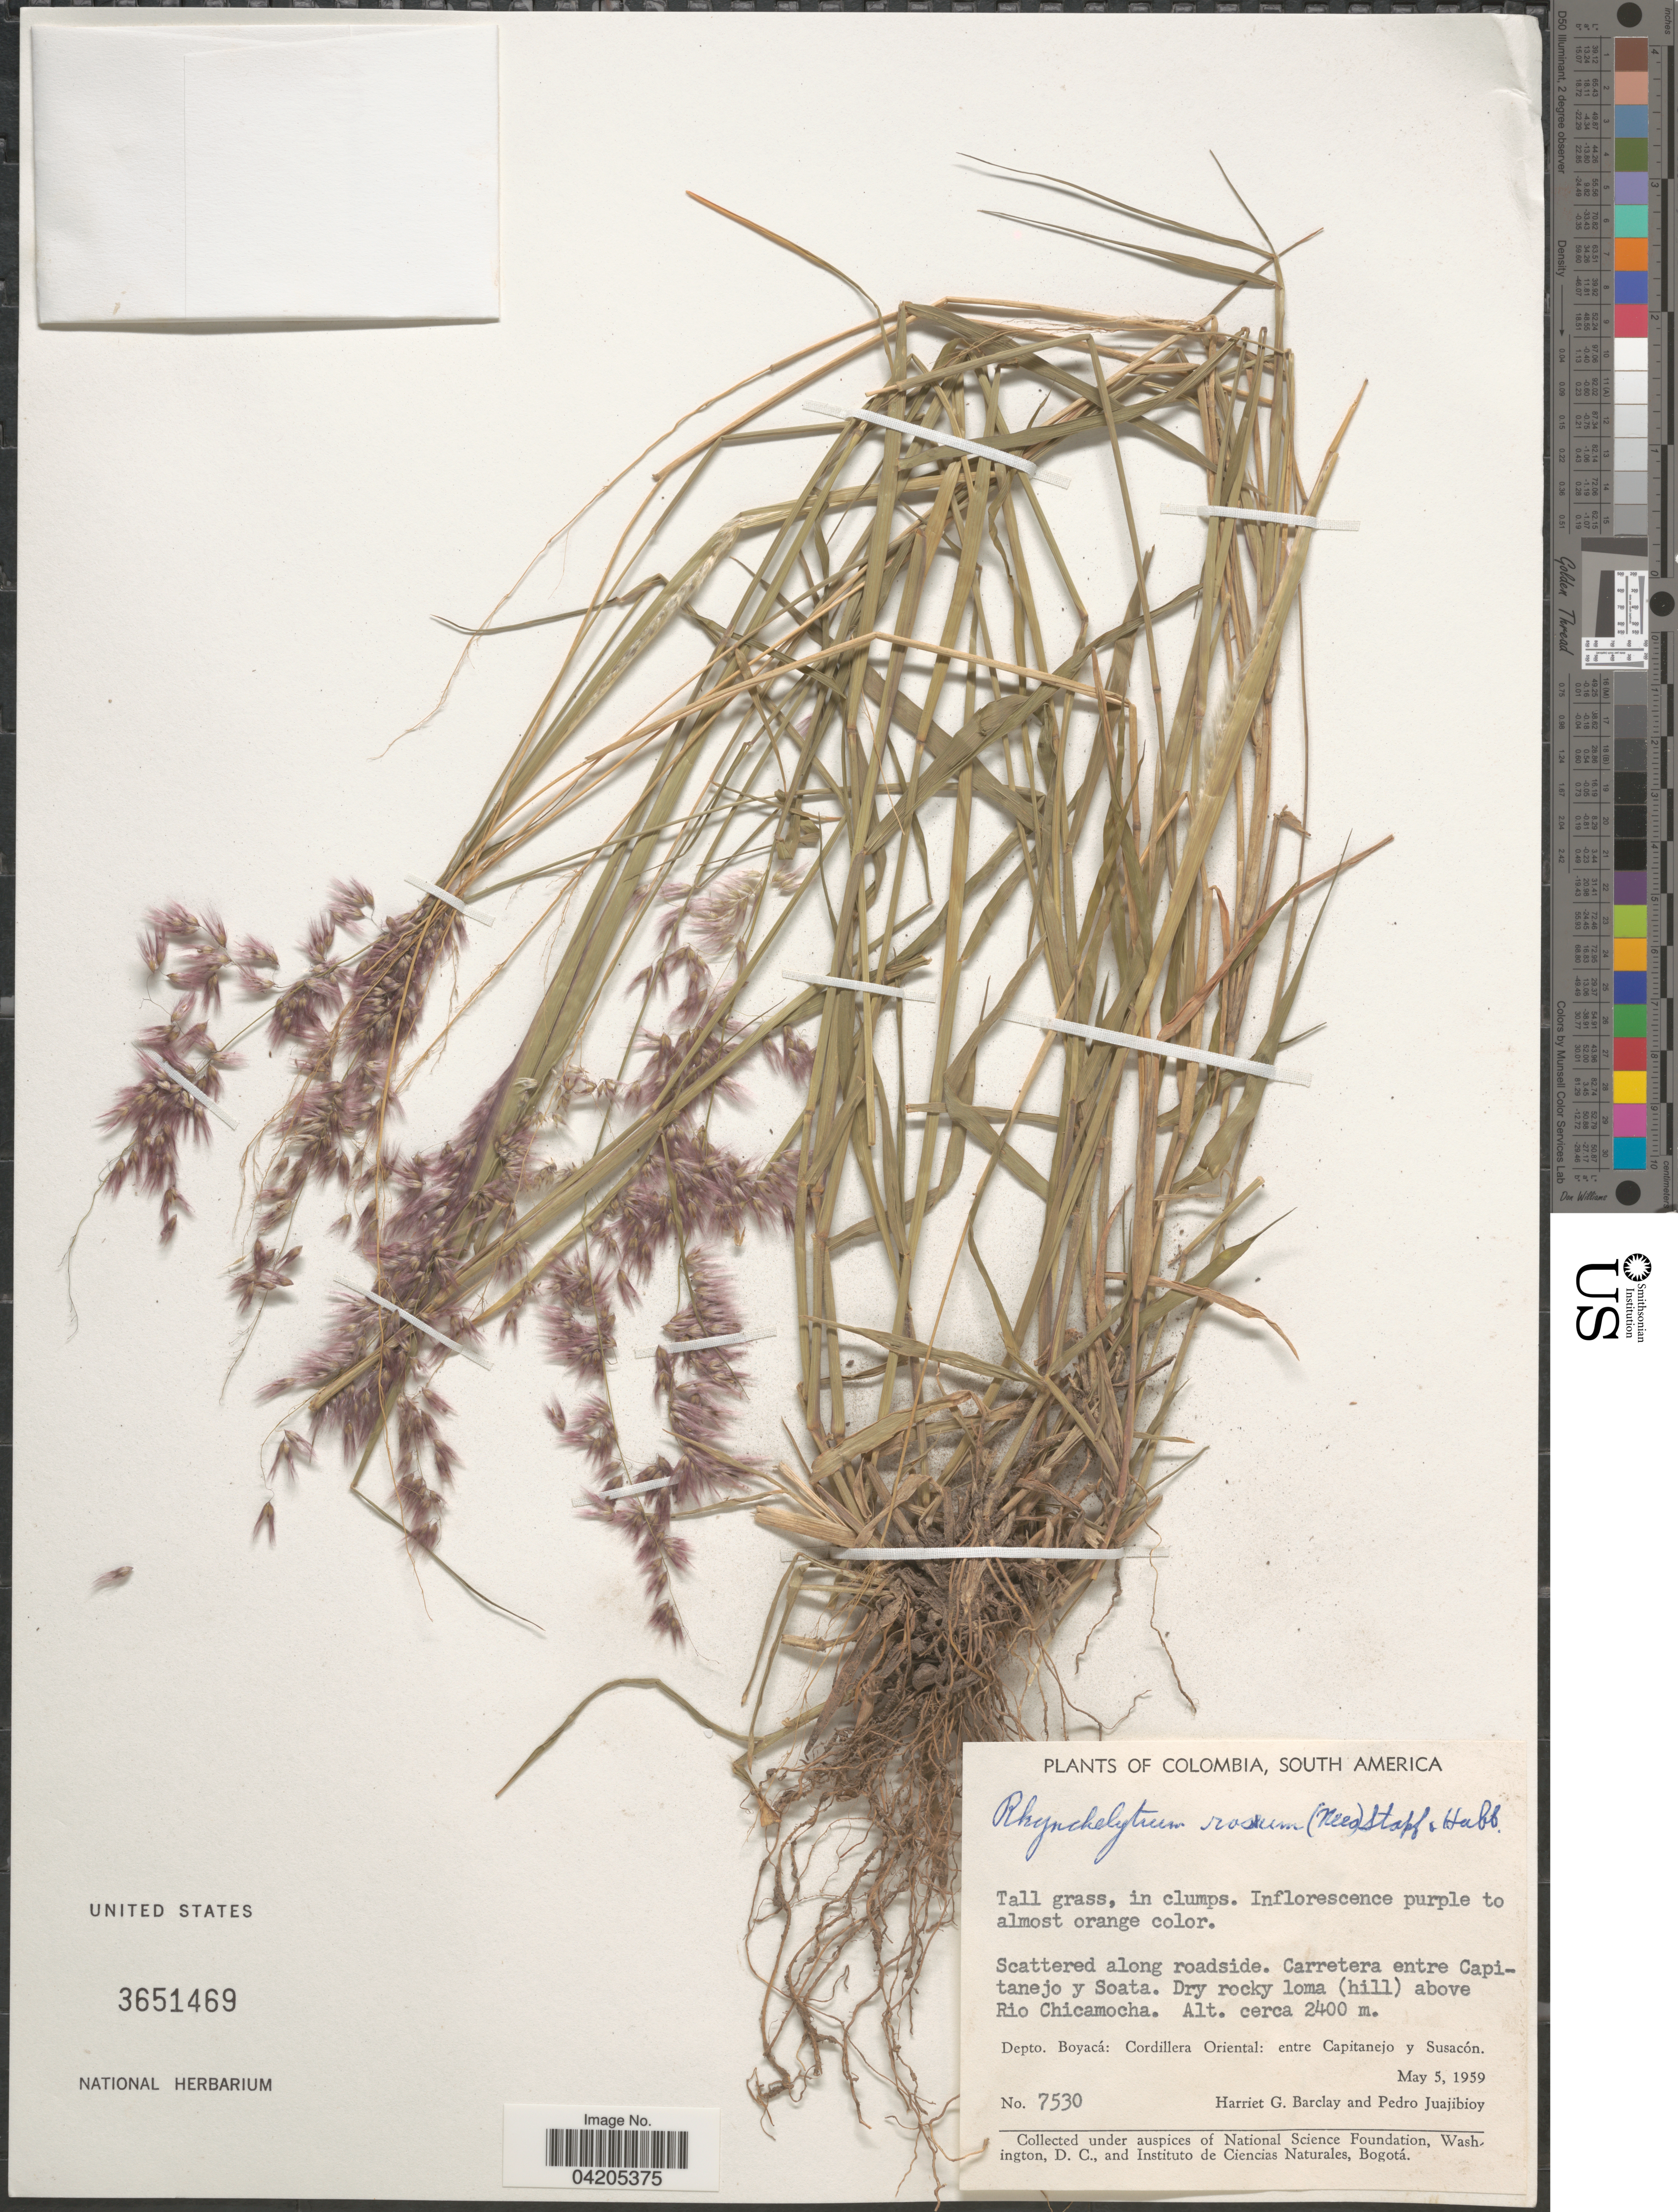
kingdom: Plantae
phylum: Tracheophyta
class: Liliopsida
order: Poales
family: Poaceae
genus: Melinis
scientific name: Melinis repens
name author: (Willd.) Zizka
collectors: H. G. Barclay & P. Juajibioy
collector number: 7530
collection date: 1959-05-05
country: Colombia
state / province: Boyacá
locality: Carretera entre Capitanejo y Soata. Dry rocky loma (hill) above Rio Chicamocha. Depto. Boyacá: Cordillera Oriental: entre Capitanejo y Susacón.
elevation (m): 2400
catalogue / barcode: US 3651469